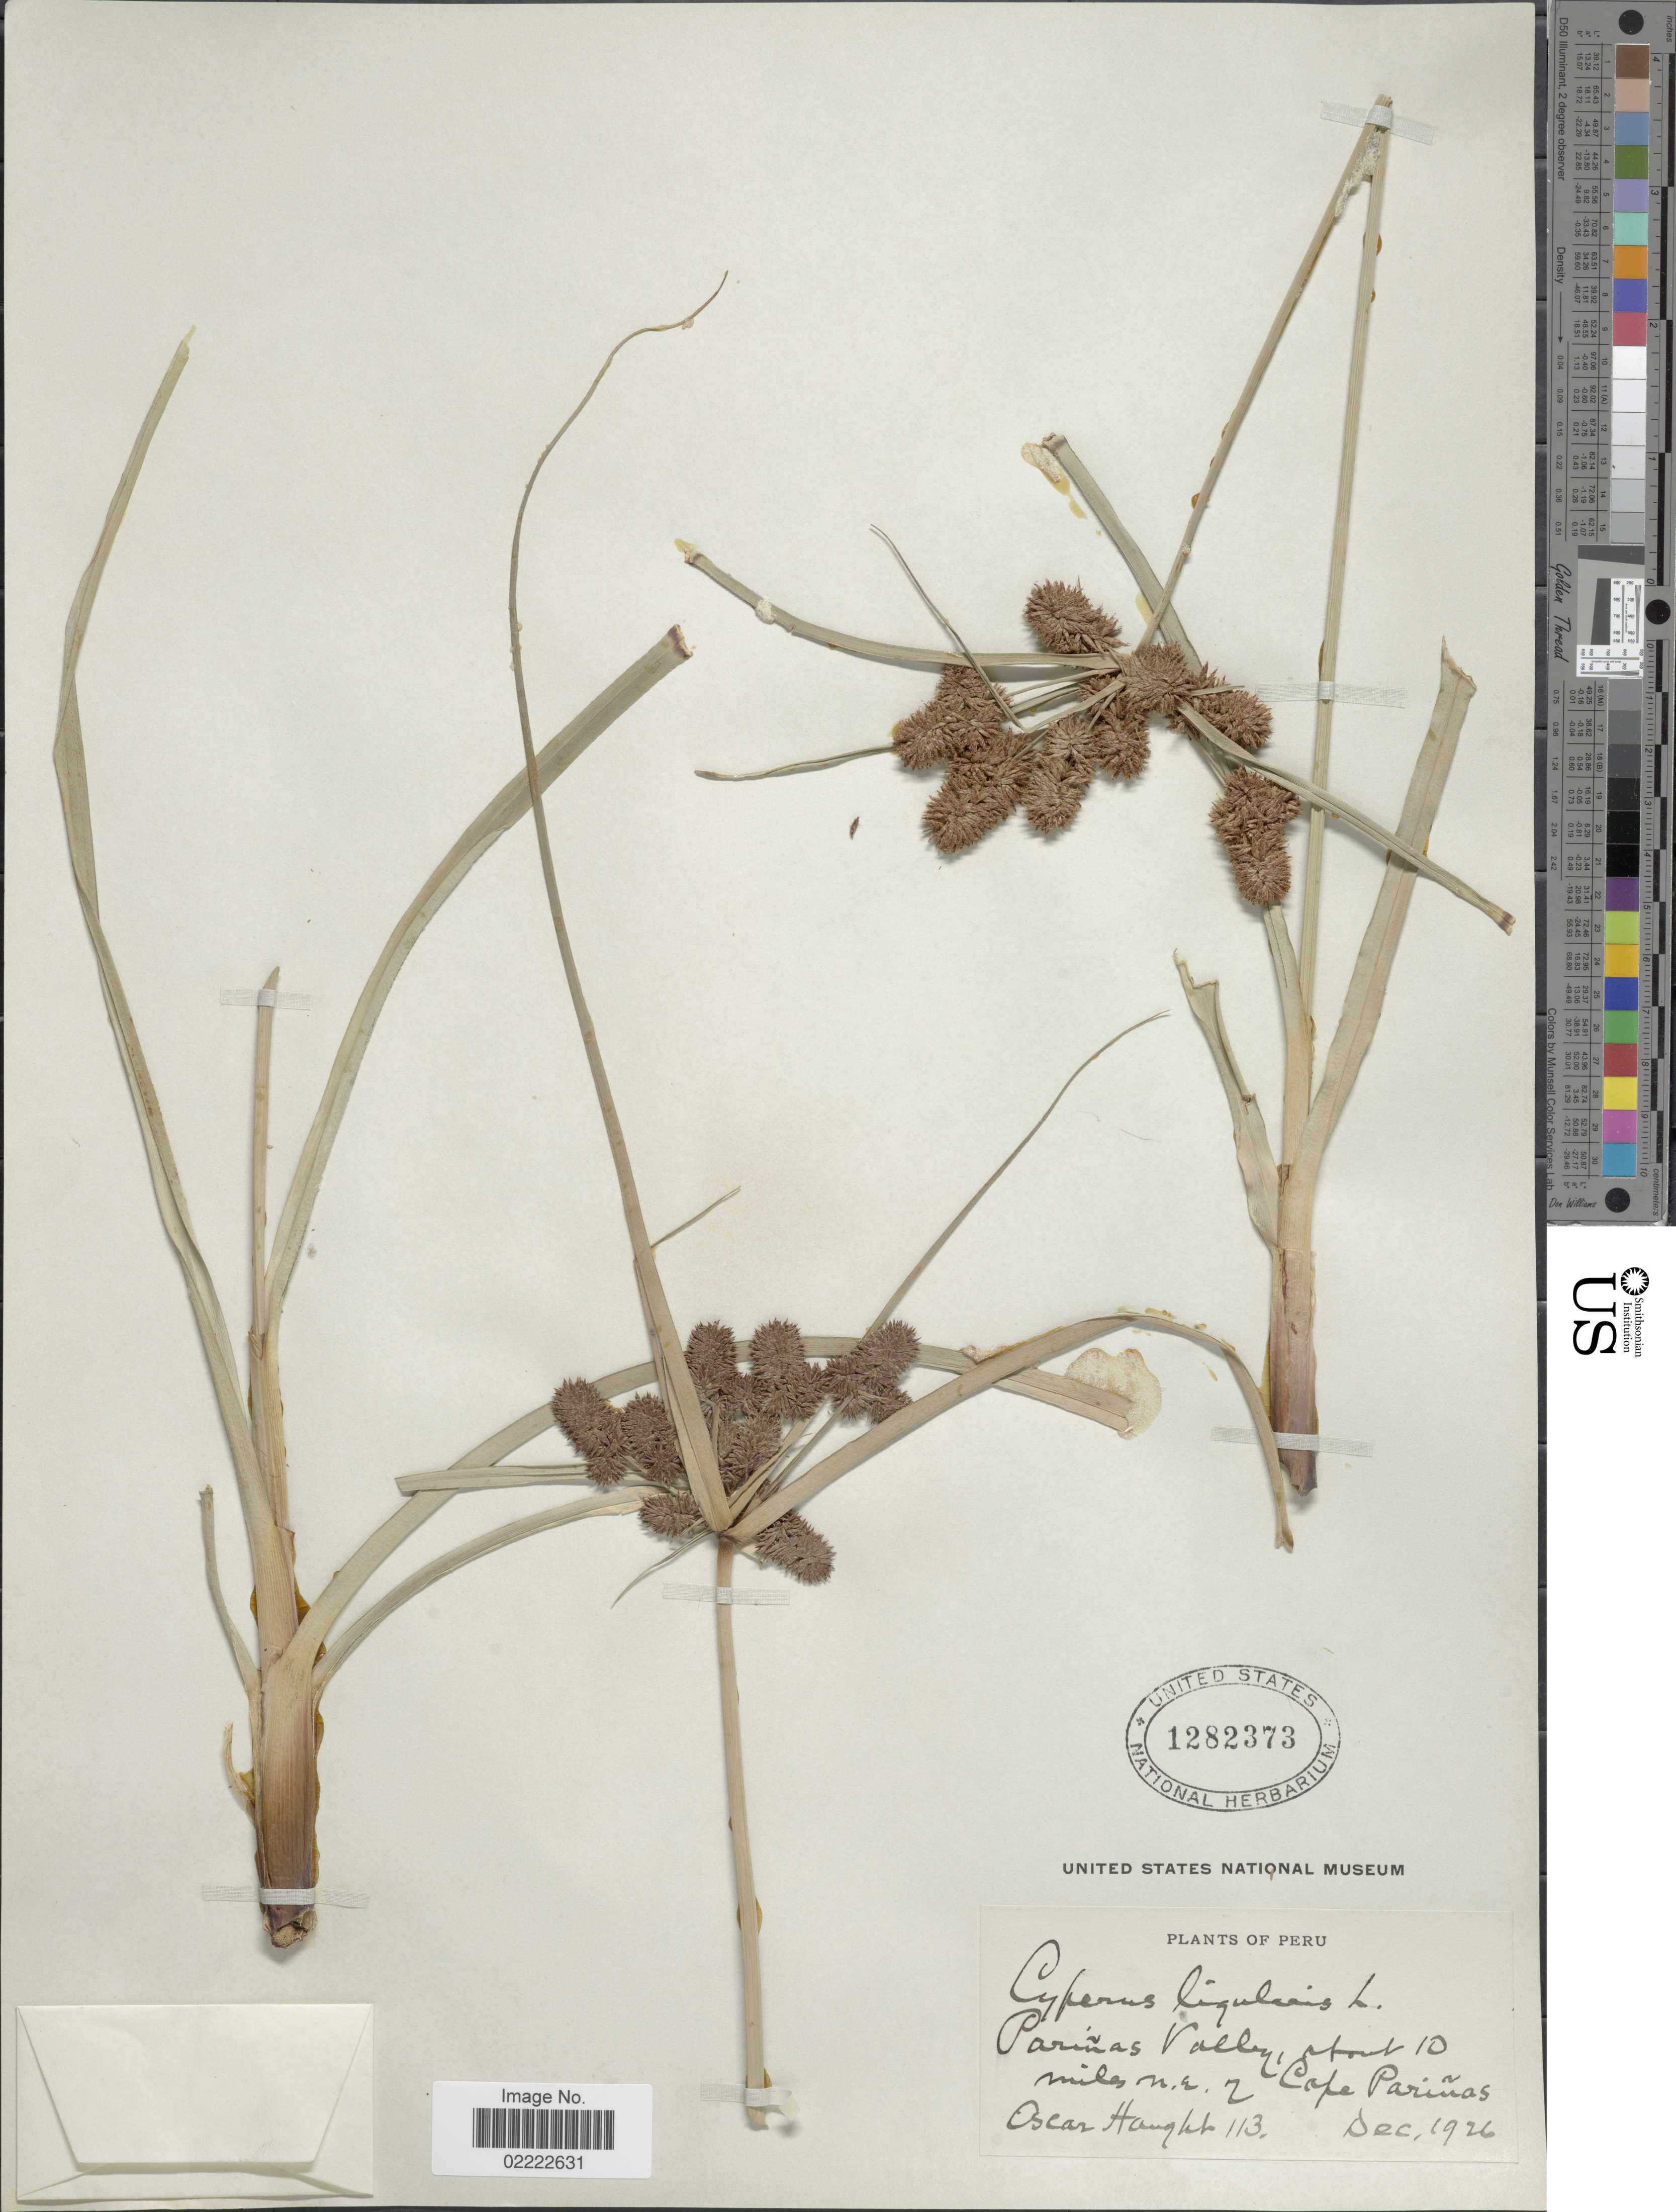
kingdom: Plantae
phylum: Tracheophyta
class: Liliopsida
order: Poales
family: Cyperaceae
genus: Cyperus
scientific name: Cyperus ligularis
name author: L.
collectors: O. Haught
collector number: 113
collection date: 1926-12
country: Peru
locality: Parinas Valley, about 10 miles n.e. of Cape Parinas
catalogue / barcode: US 1282373